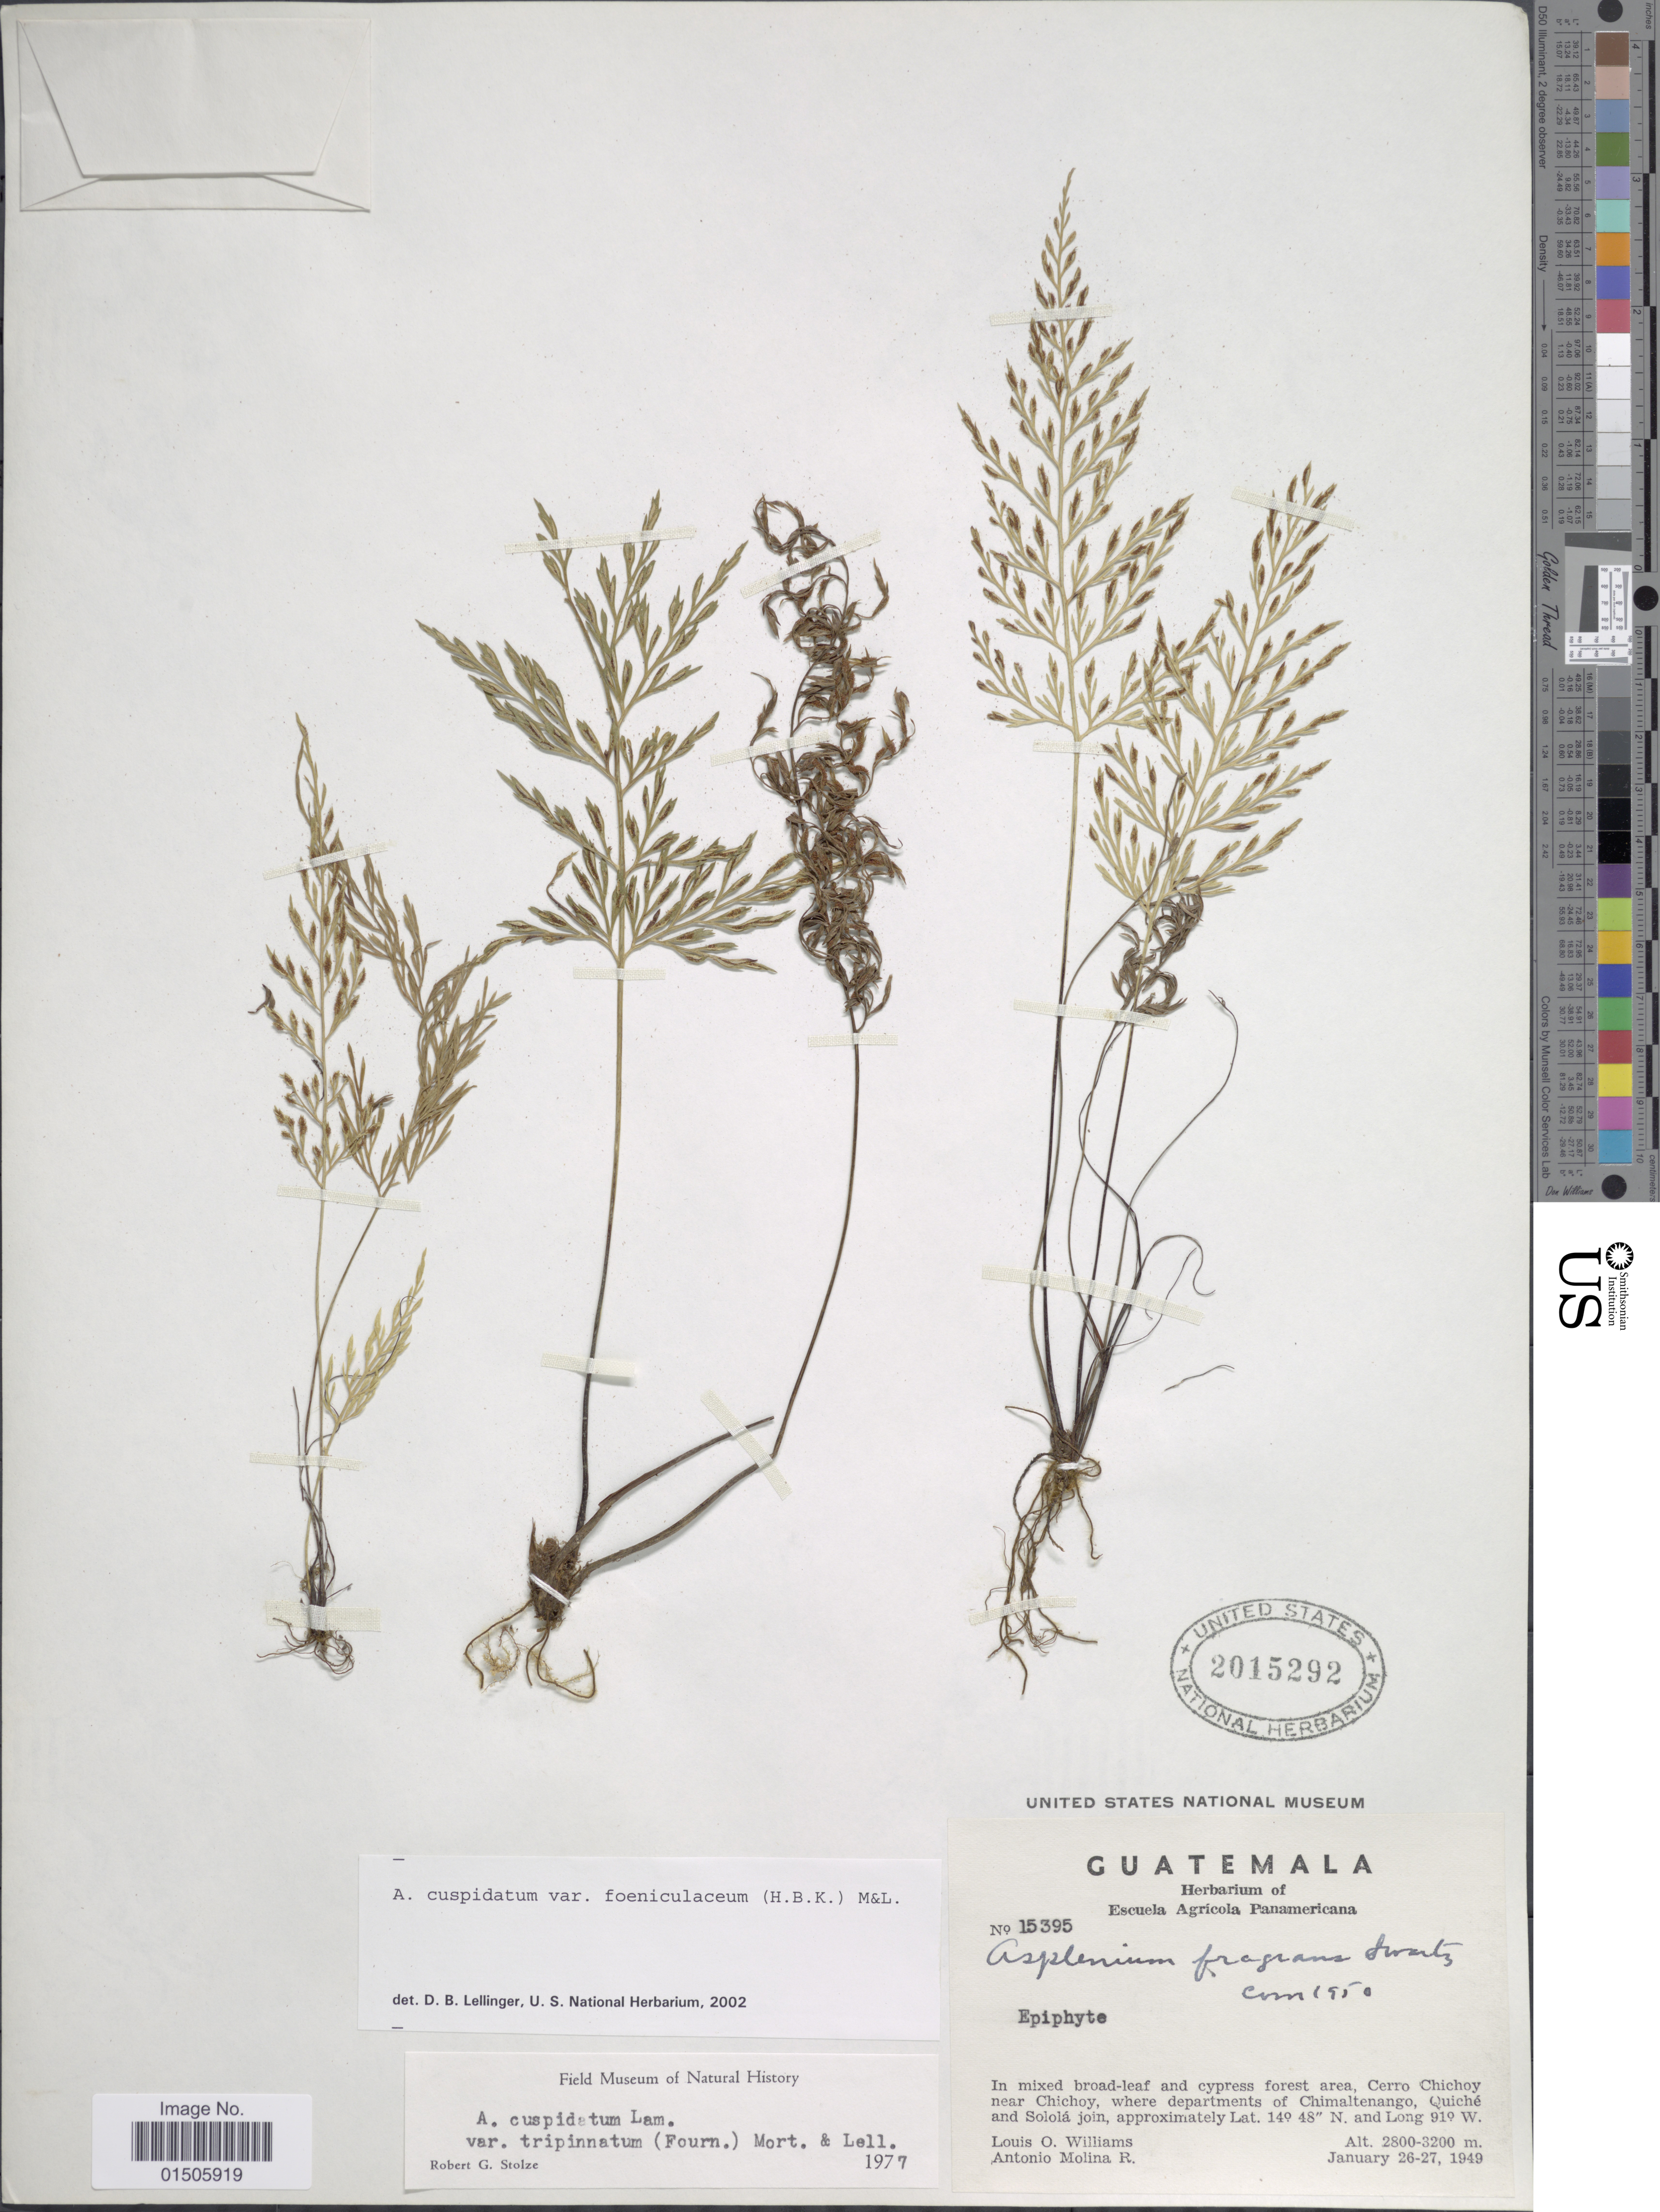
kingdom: Plantae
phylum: Tracheophyta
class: Polypodiopsida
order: Polypodiales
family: Aspleniaceae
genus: Asplenium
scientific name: Asplenium cuspidatum var. foeniculaceum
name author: (Kunth) C.V. Morton & Lellinger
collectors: L. O. Williams & A. Molina R.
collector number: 15395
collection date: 1949-01-26/1949-01-27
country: Guatemala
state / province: Chimaltenango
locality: In mixed broad leaf and cypress forest area, Cerro Chichoy near Chichoy, Quiche and Solola join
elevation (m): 2800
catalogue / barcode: US 2015292